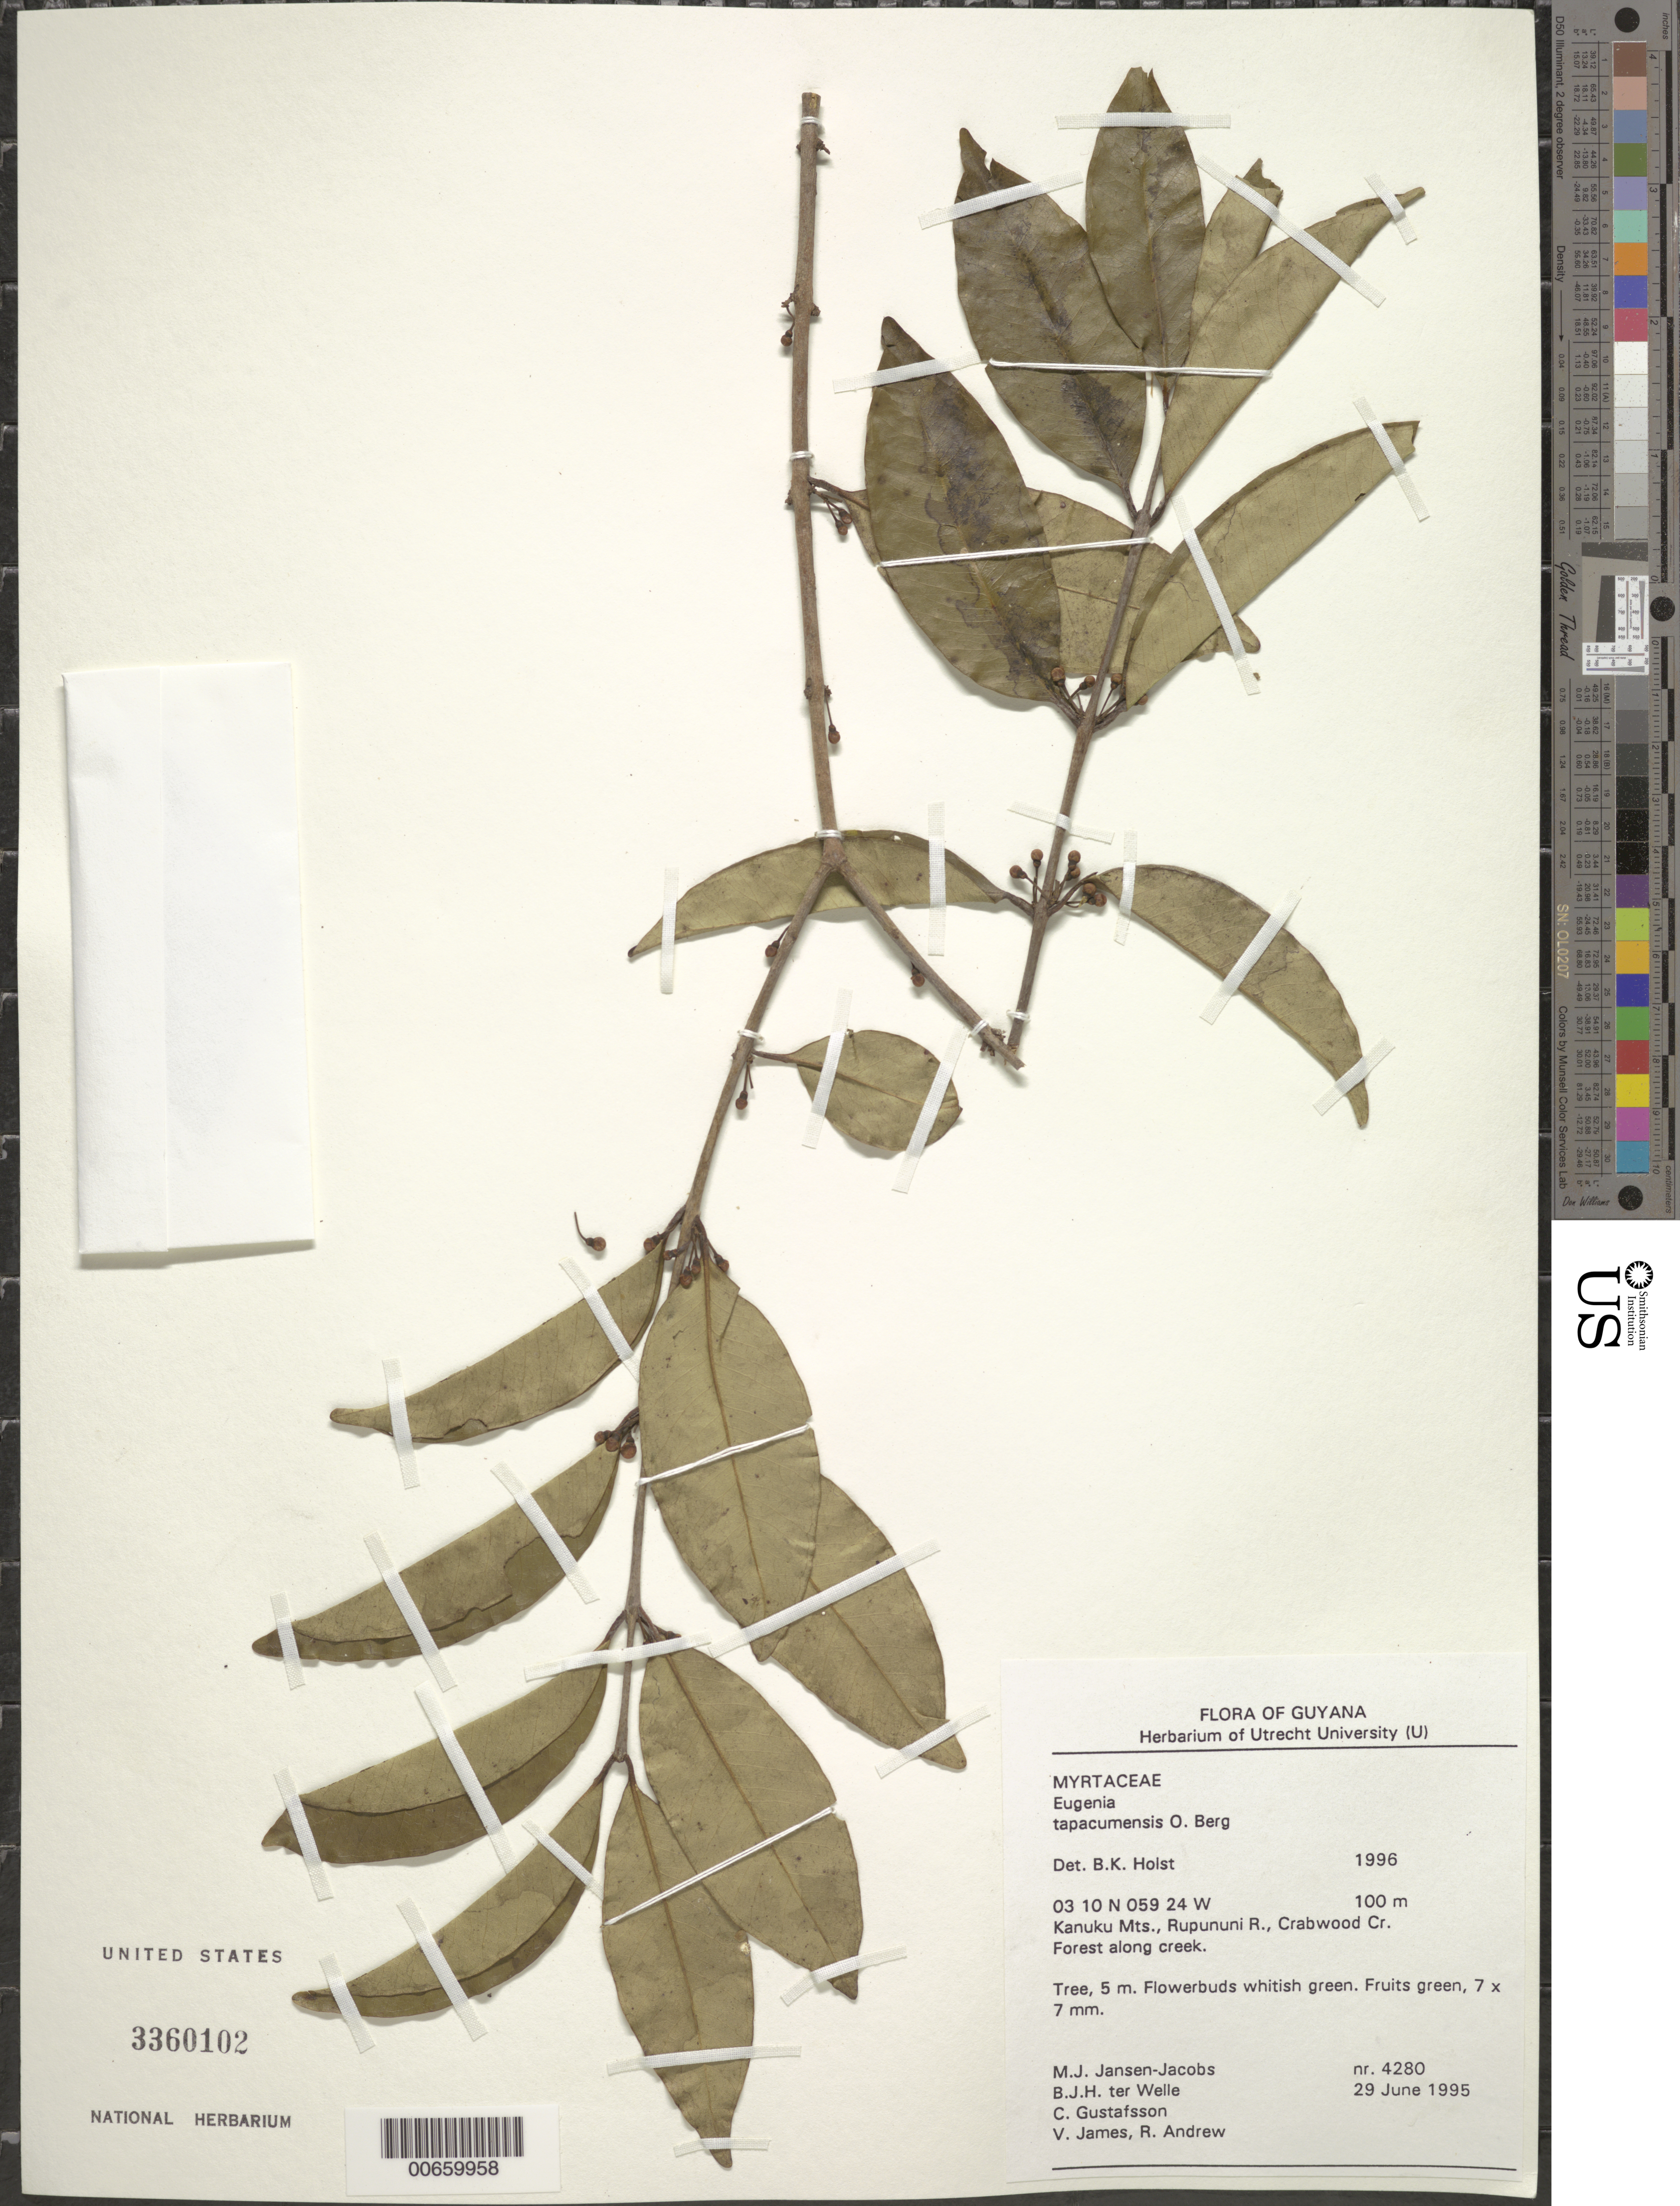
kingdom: Plantae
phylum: Tracheophyta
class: Magnoliopsida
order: Myrtales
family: Myrtaceae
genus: Eugenia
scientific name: Eugenia stictopetala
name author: DC.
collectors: M. J. Jansen-Jacobs, B. Welle, C. G. Gustafsson, V. James & R. Andrew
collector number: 4280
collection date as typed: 29-Jun-95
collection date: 1995-06-29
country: Guyana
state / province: U. Takutu-U. Essequibo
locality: Crabwood Creek, Rupununi River, Kanuku Mts.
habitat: Forest along creek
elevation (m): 100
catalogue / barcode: US 3360102